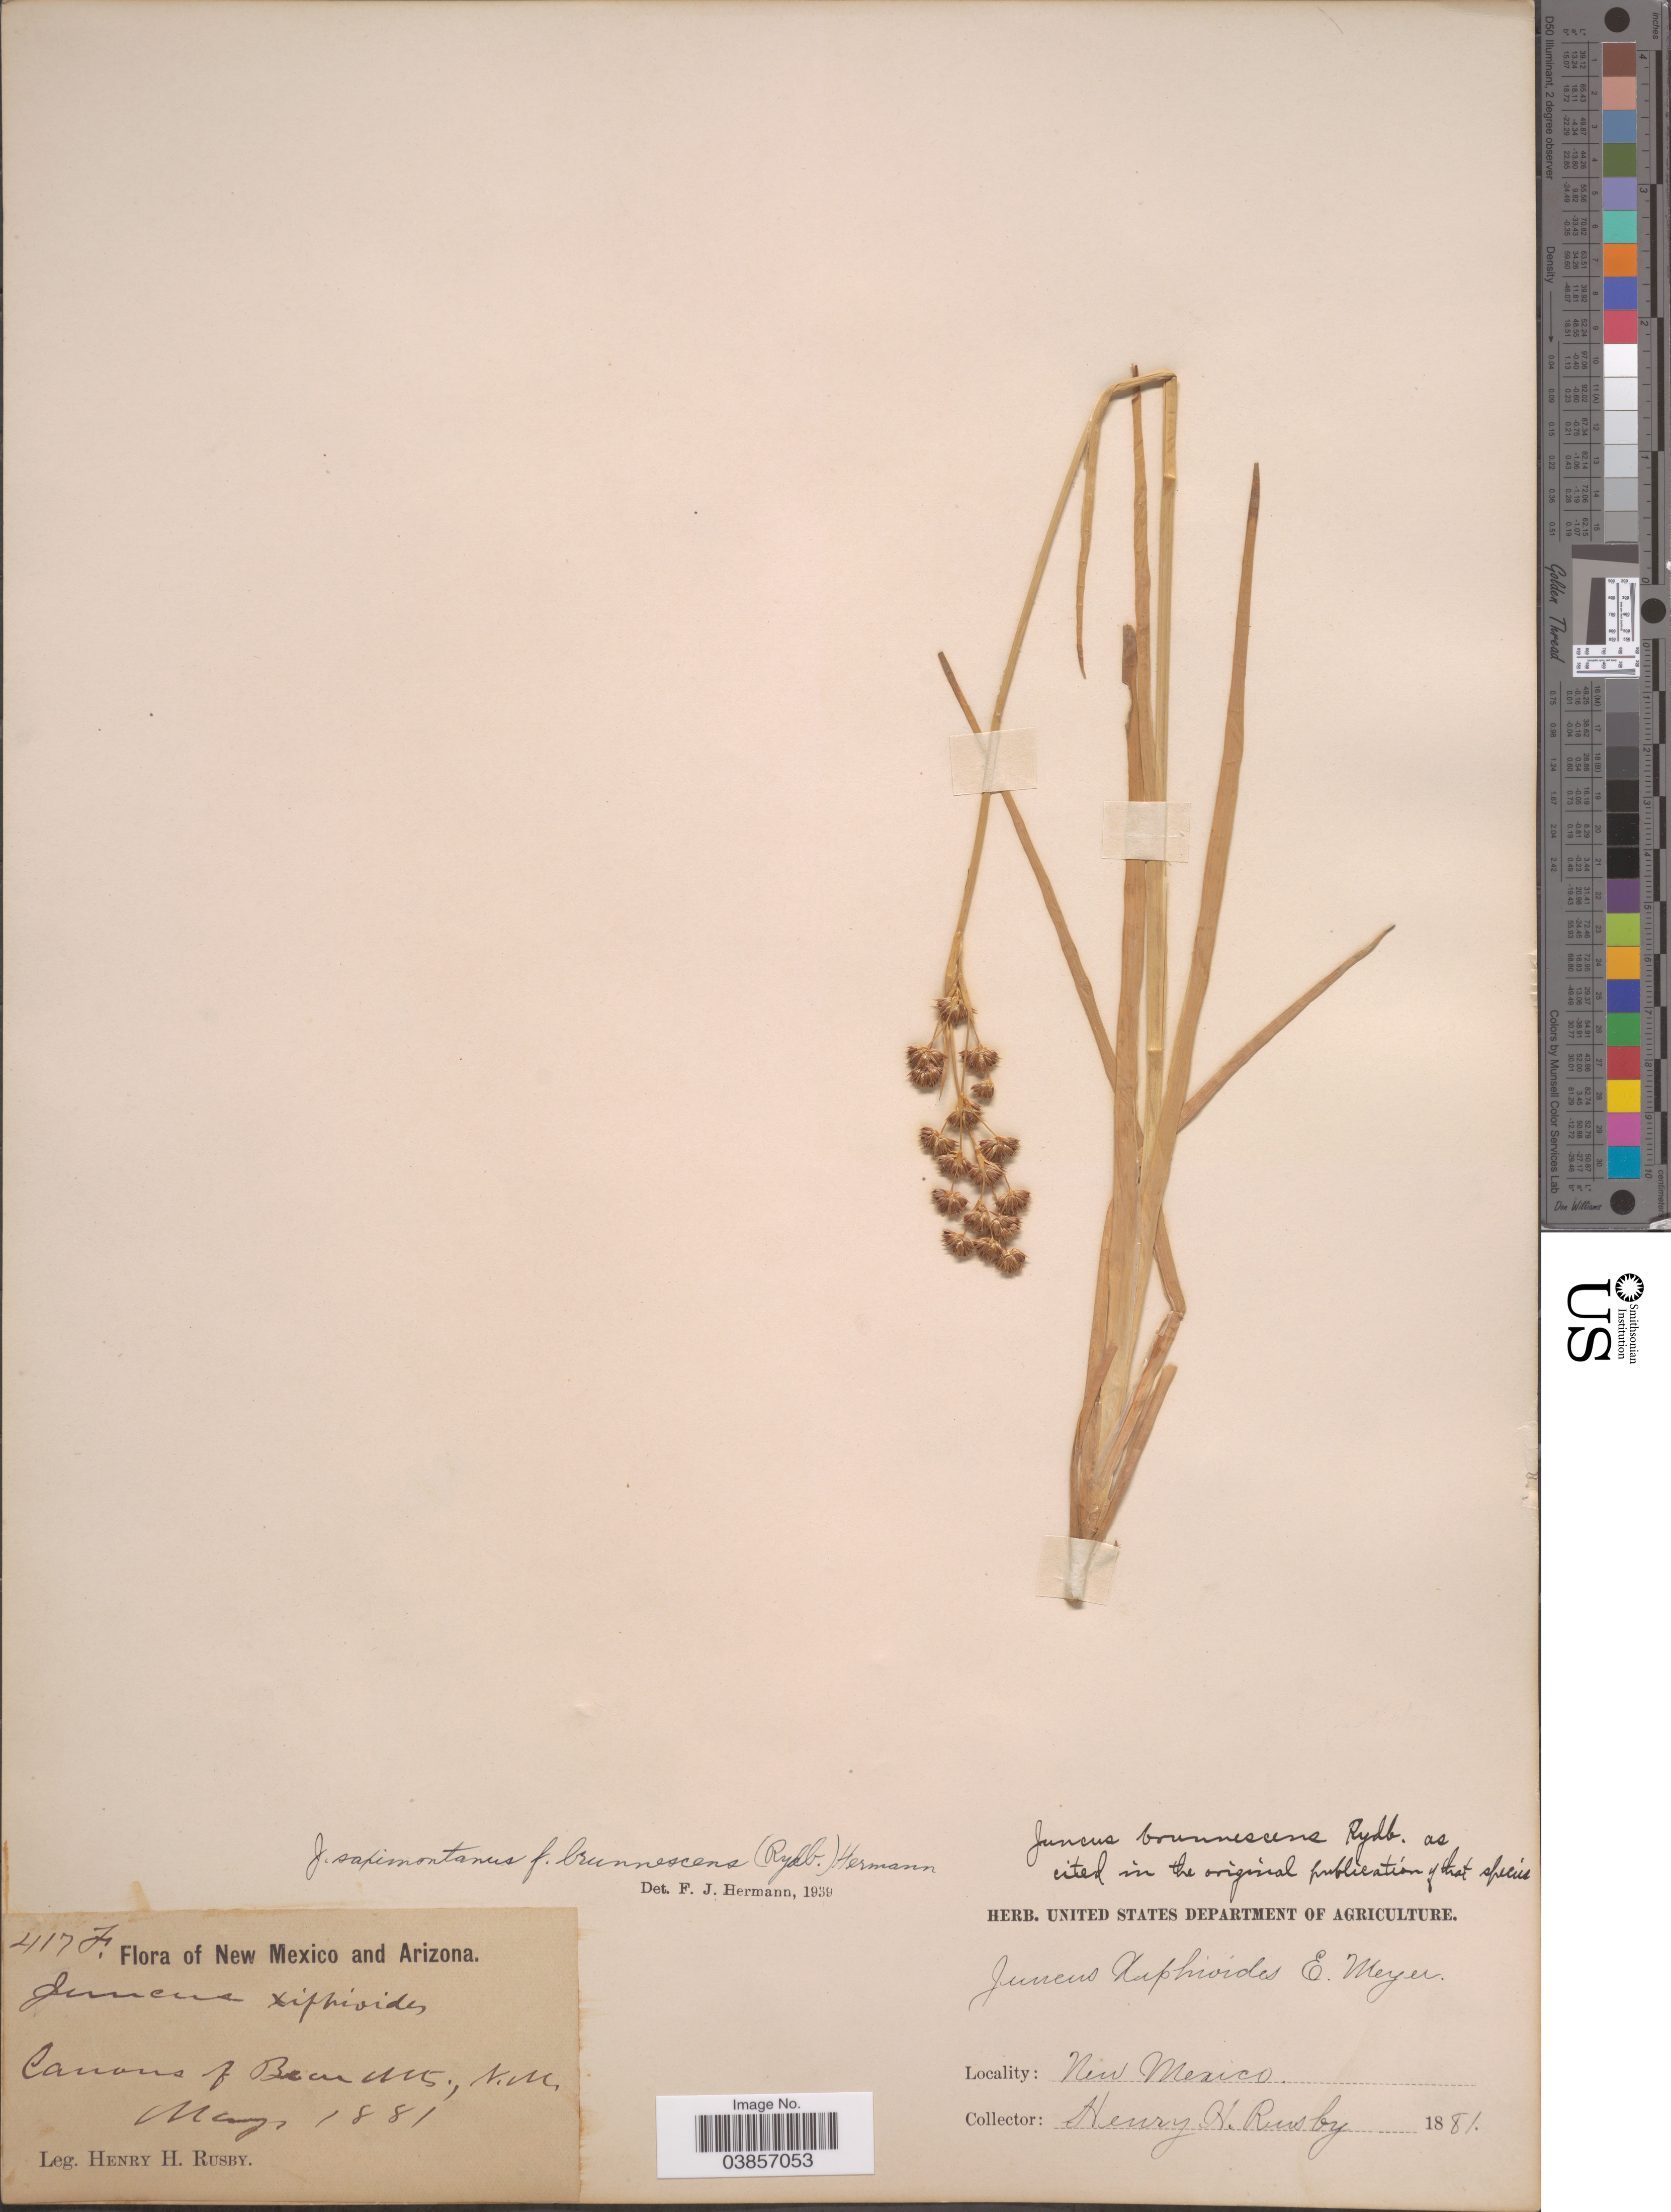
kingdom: Plantae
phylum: Tracheophyta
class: Liliopsida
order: Poales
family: Juncaceae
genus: Juncus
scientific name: Juncus saximontanus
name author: A. Nelson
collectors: H. H. Rusby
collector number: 417F*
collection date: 1881-05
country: United States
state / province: New Mexico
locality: Canons of Bear Mts.